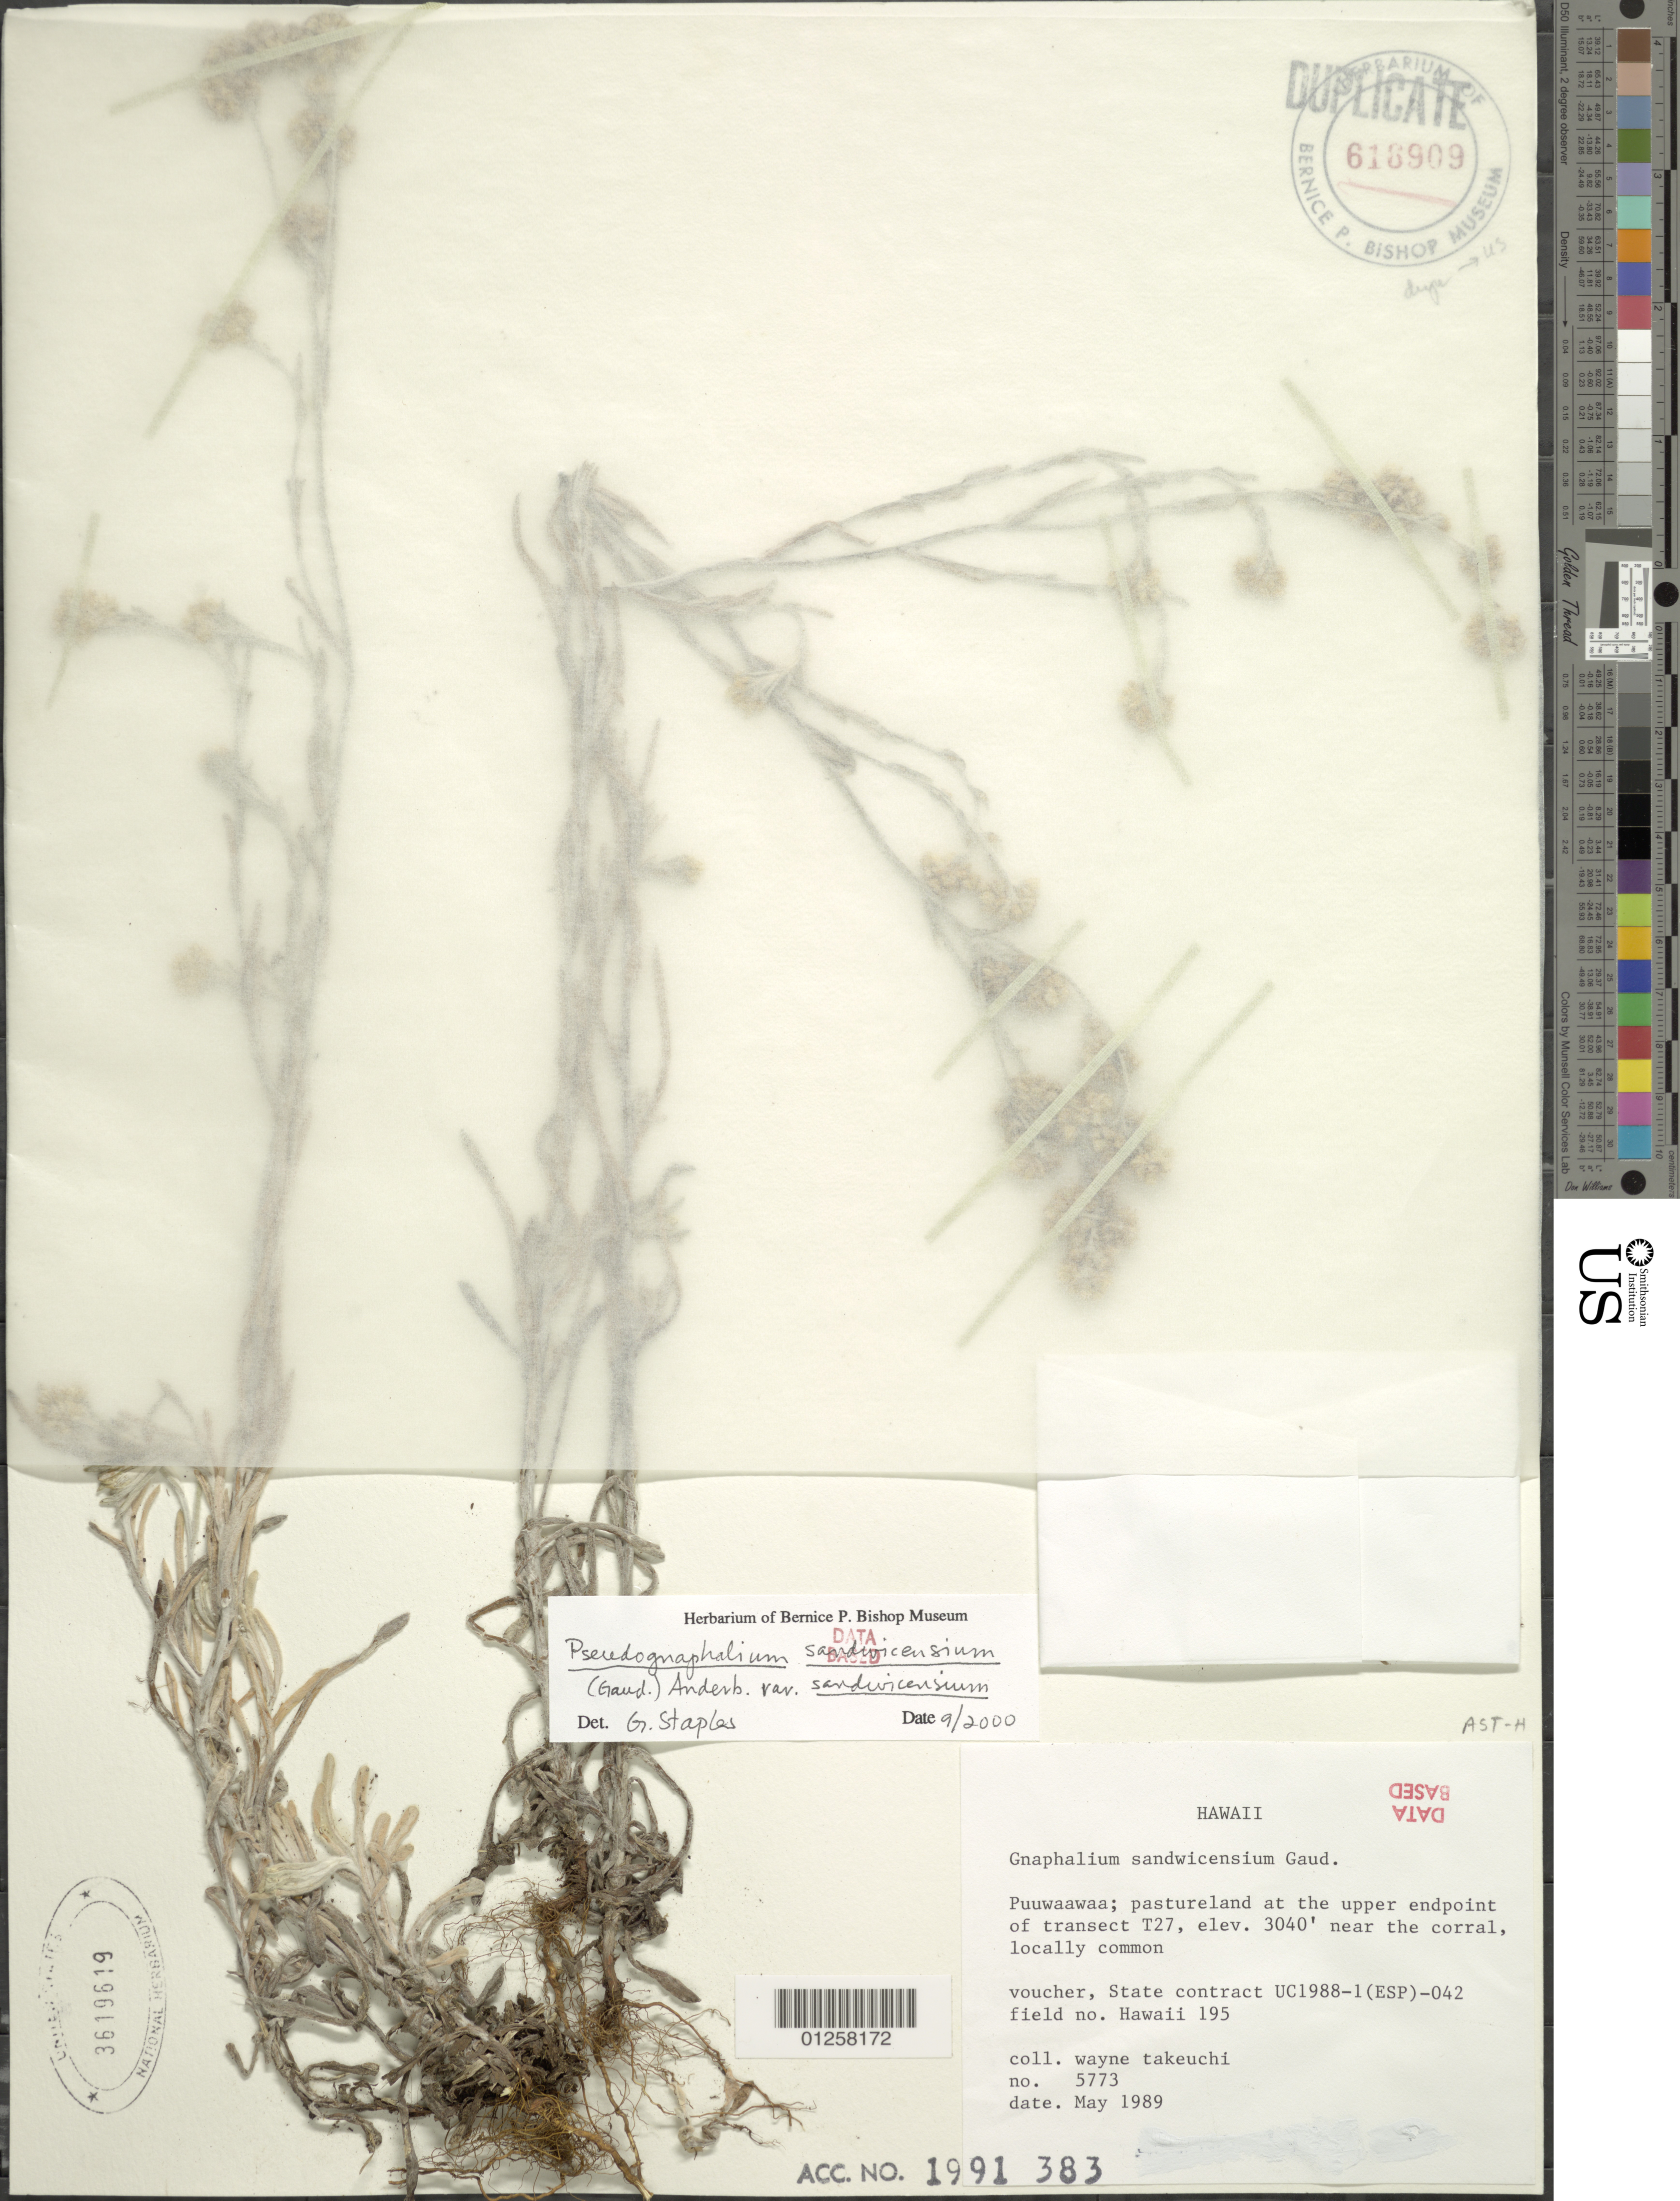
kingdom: Plantae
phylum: Tracheophyta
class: Magnoliopsida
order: Asterales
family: Asteraceae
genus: Pseudognaphalium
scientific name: Pseudognaphalium sandwicensium var. sandwicensium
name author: (Gaudich.) Anderb.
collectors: W. N. Takeuchi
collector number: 5773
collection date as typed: May 1989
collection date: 1989-05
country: United States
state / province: Hawaii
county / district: Hawaii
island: Hawaii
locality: Puuwaawaa, at upper end point of transect T27.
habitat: Pastureland.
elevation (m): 927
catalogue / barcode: US 3619619